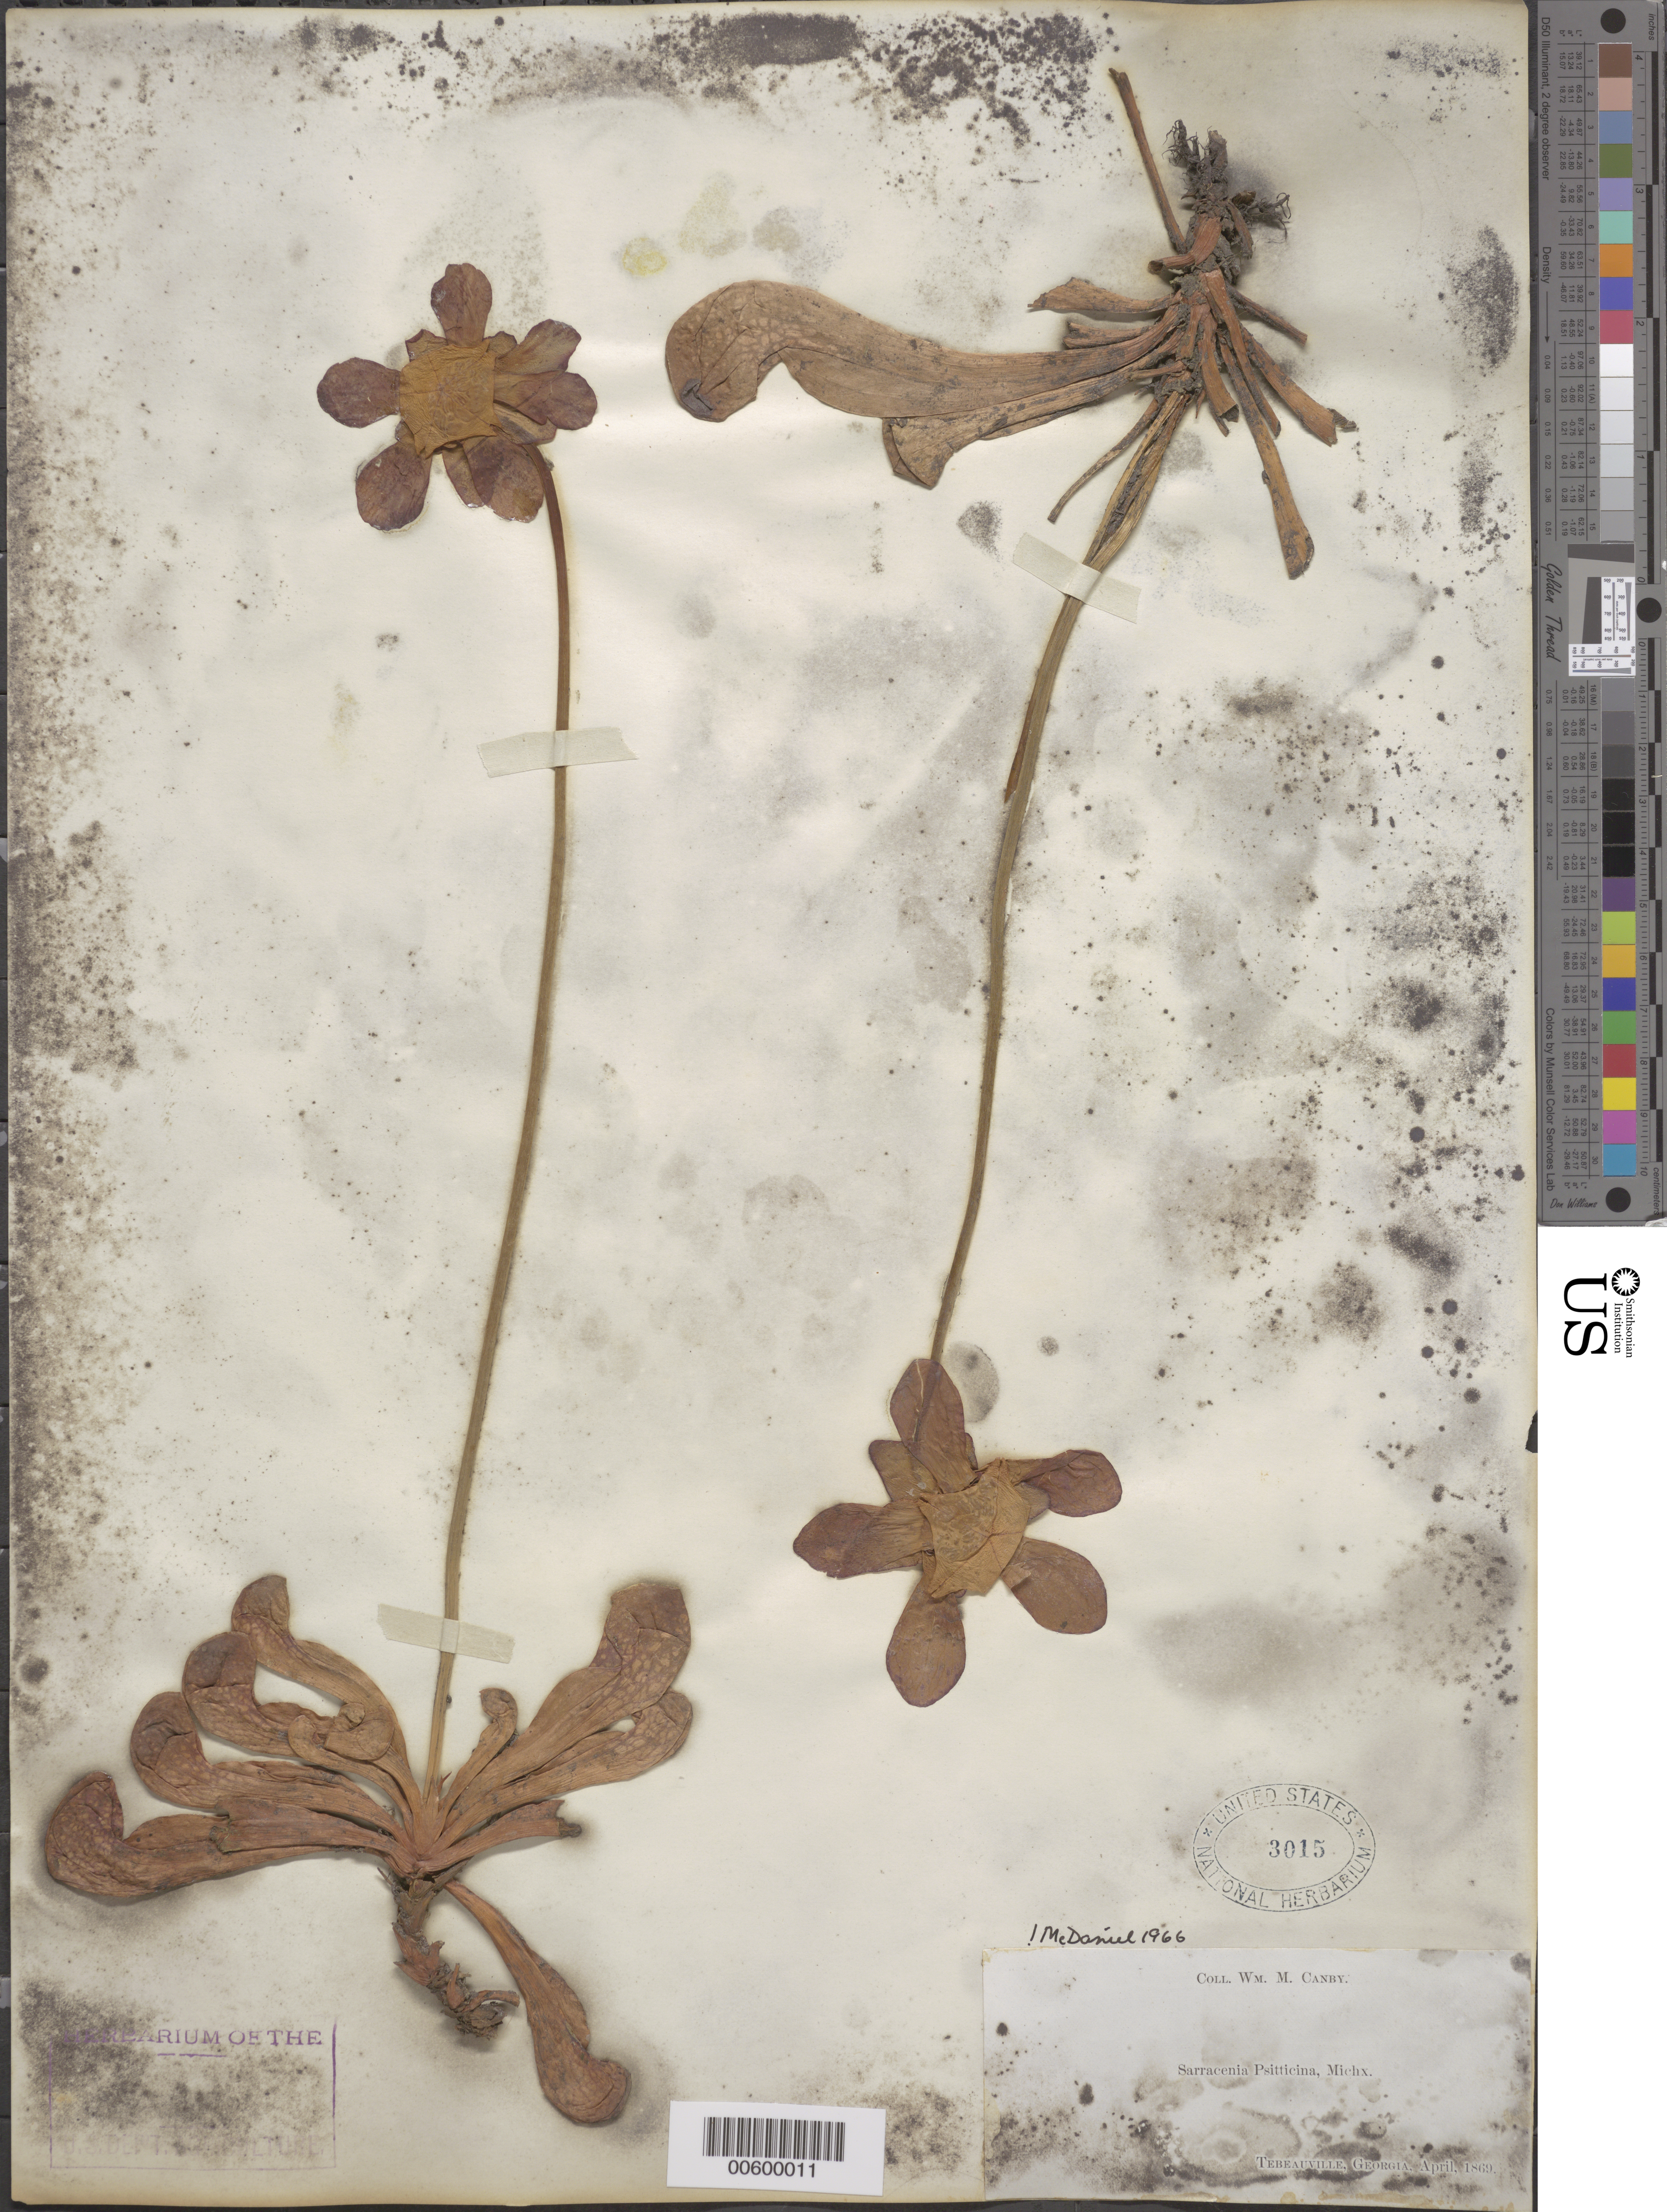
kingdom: Plantae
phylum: Tracheophyta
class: Magnoliopsida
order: Ericales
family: Sarraceniaceae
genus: Sarracenia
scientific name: Sarracenia psittacina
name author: Michx.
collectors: W. M. Canby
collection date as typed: Apr 1869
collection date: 1869-04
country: United States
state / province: Georgia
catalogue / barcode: US 3015